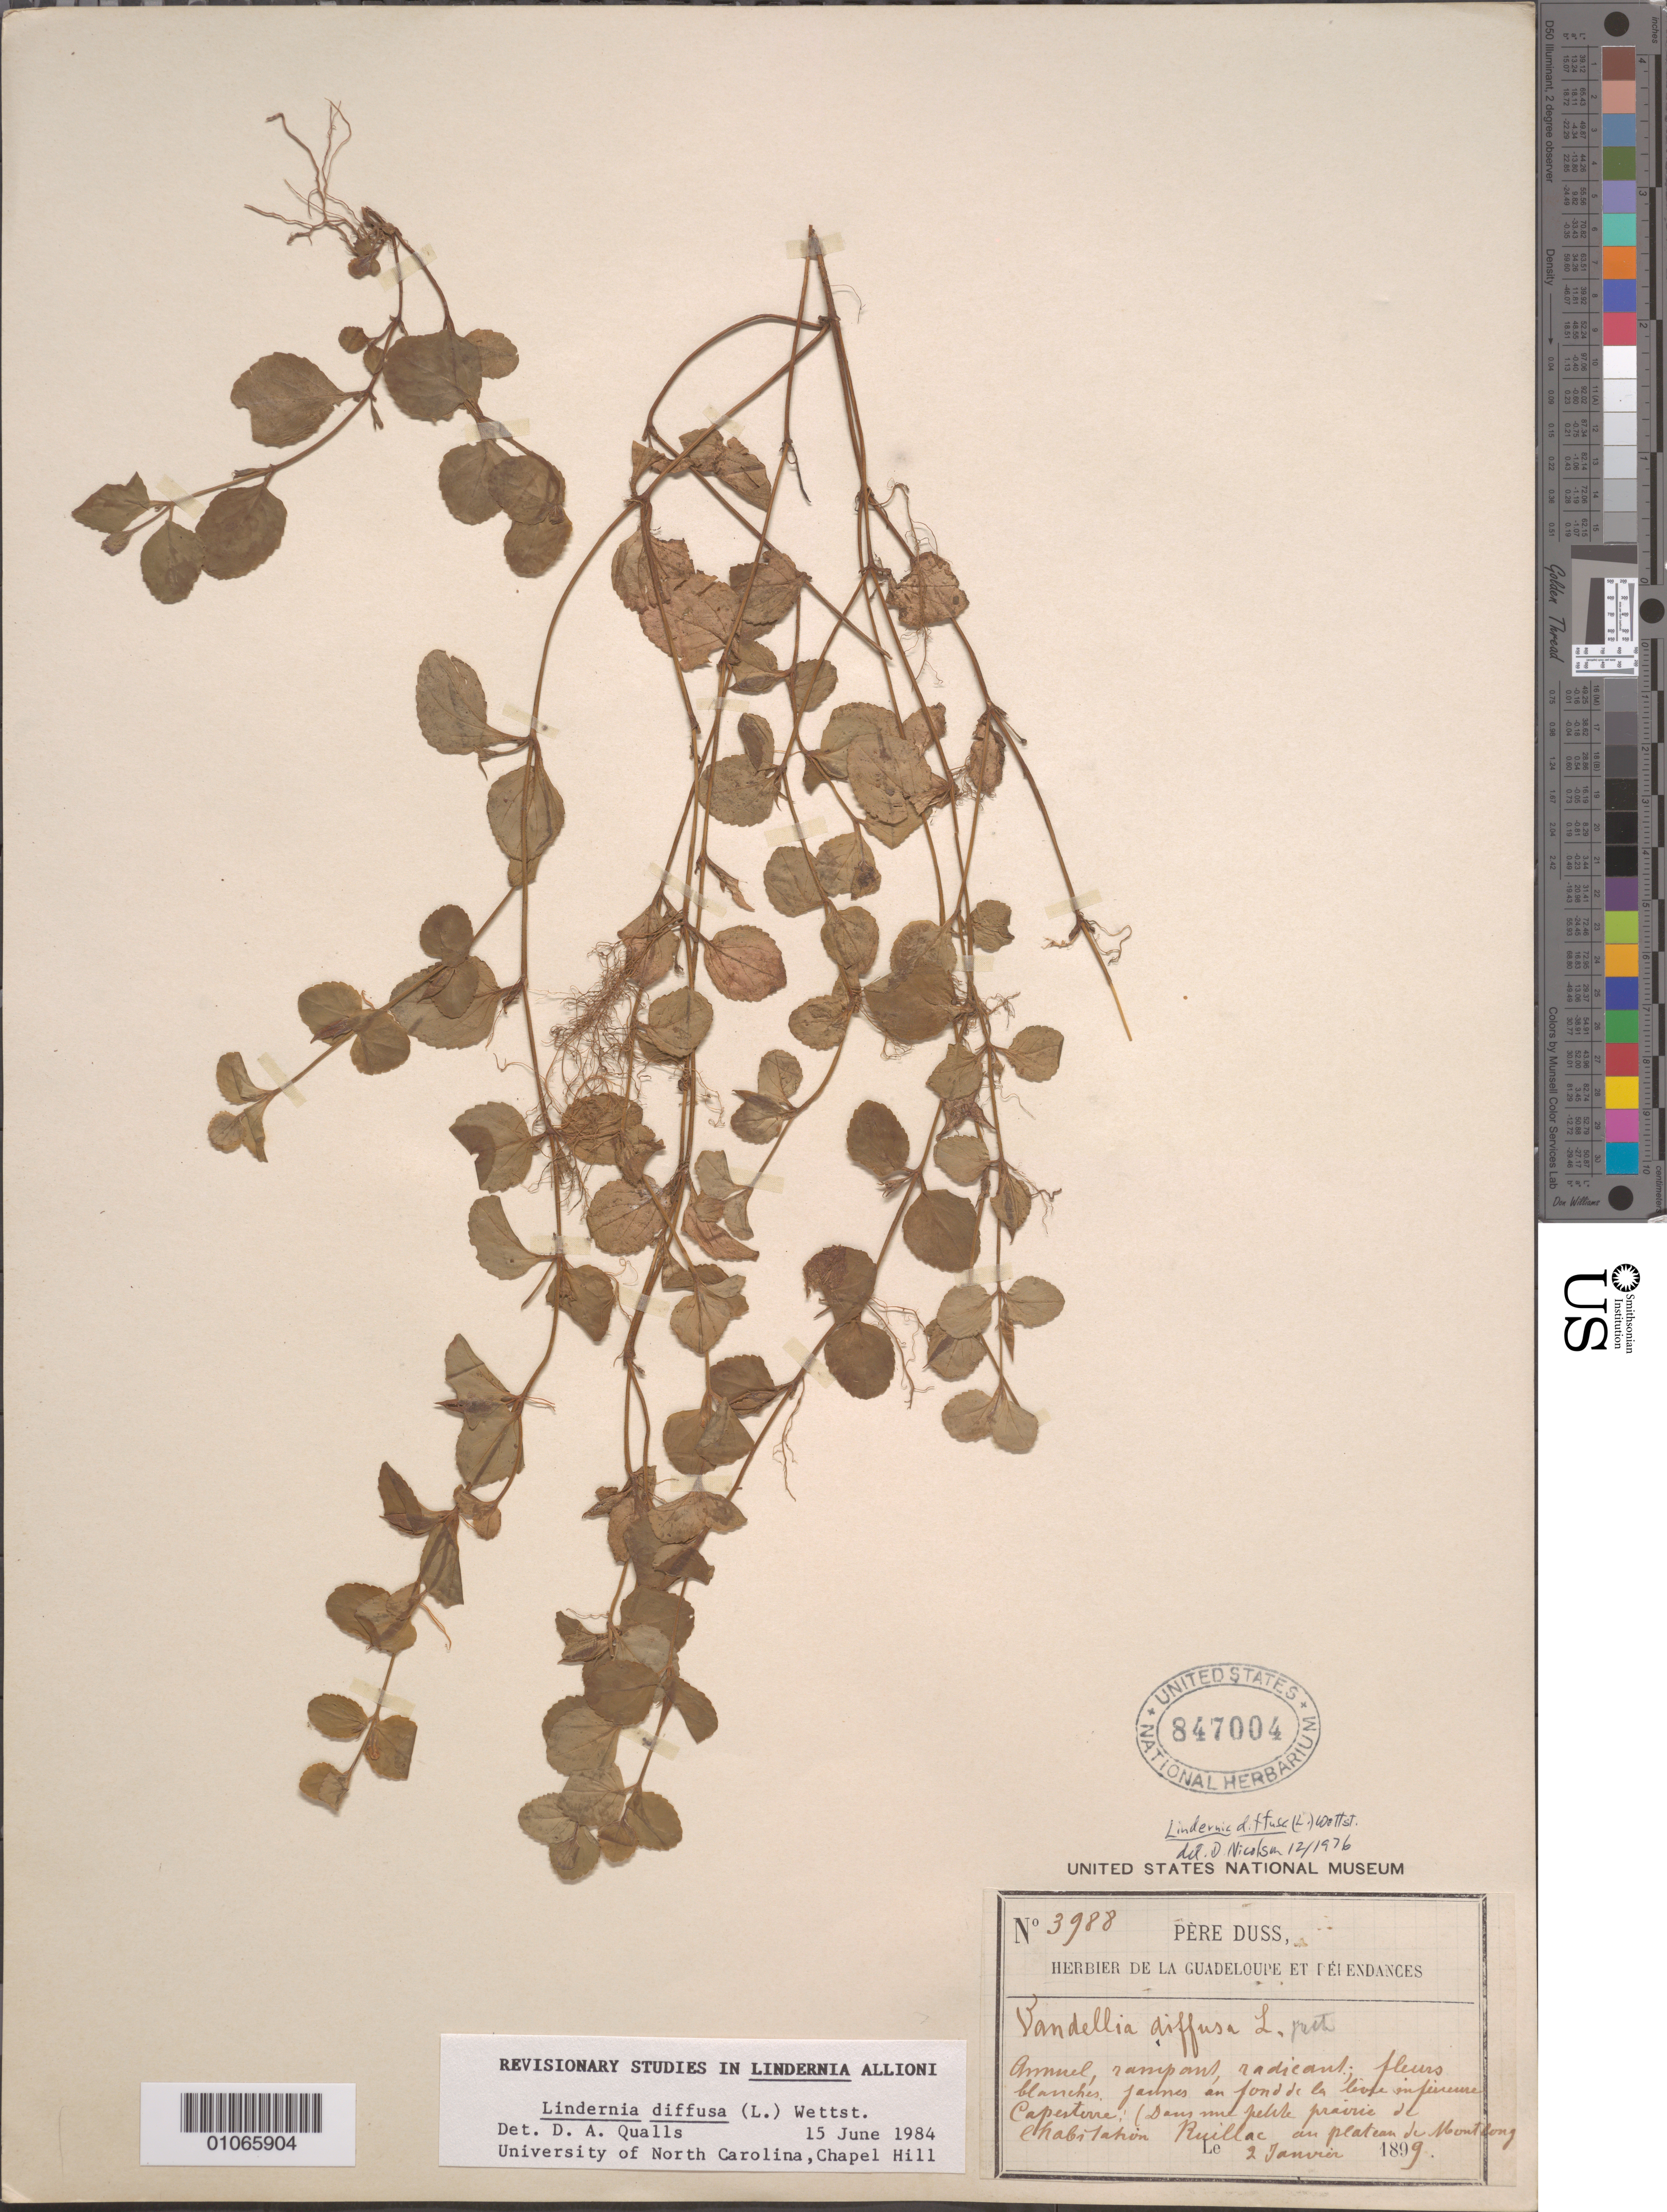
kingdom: Plantae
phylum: Tracheophyta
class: Magnoliopsida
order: Lamiales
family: Linderniaceae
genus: Lindernia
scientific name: Lindernia diffusa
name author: (L.) Wettst.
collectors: Père Duss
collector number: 3988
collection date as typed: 02 Jan 1899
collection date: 1899-01-02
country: Guadeloupe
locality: Capestone. Amid small prairie of Chabi Tahon Ruillac and plateau of Menotbong.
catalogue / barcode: US 847004